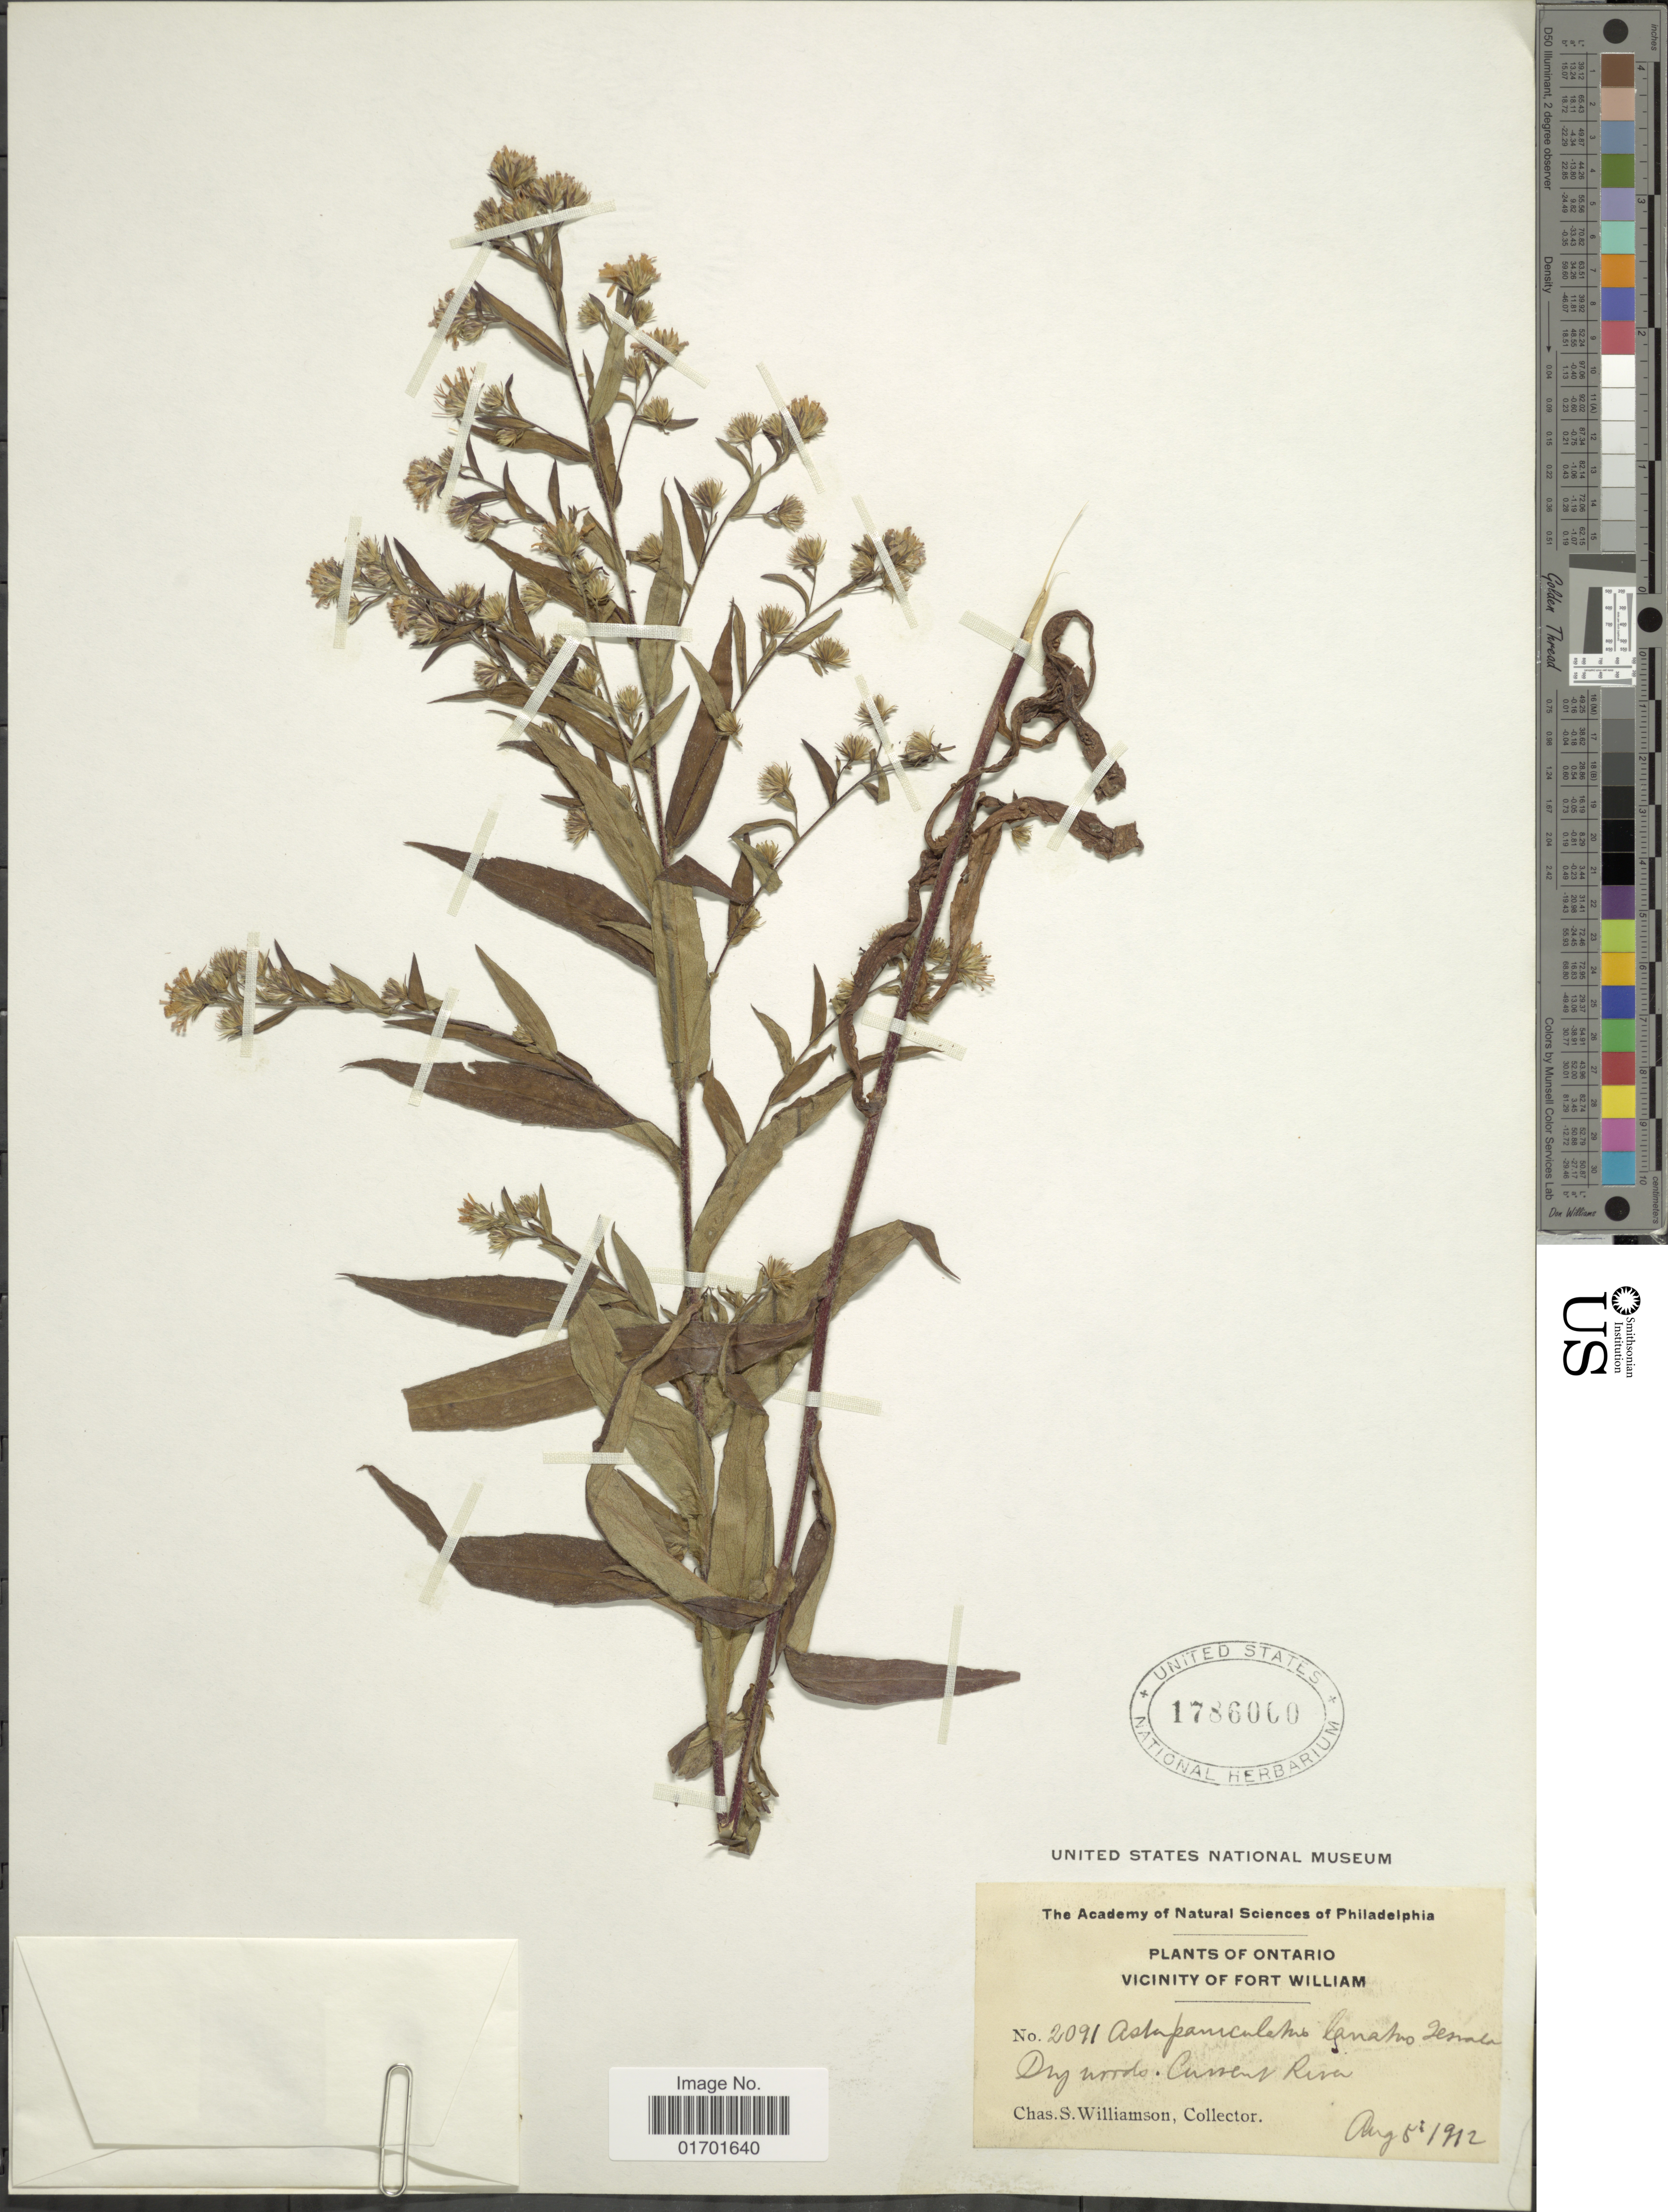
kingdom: Plantae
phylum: Tracheophyta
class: Magnoliopsida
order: Asterales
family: Asteraceae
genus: Symphyotrichum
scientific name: Symphyotrichum lanceolatum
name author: (Willd.) G.L. Nesom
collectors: C. Williamson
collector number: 2091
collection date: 1912-08-05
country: Canada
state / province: Ontario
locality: Vicinity of Fort William, Current River,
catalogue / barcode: US 1786000